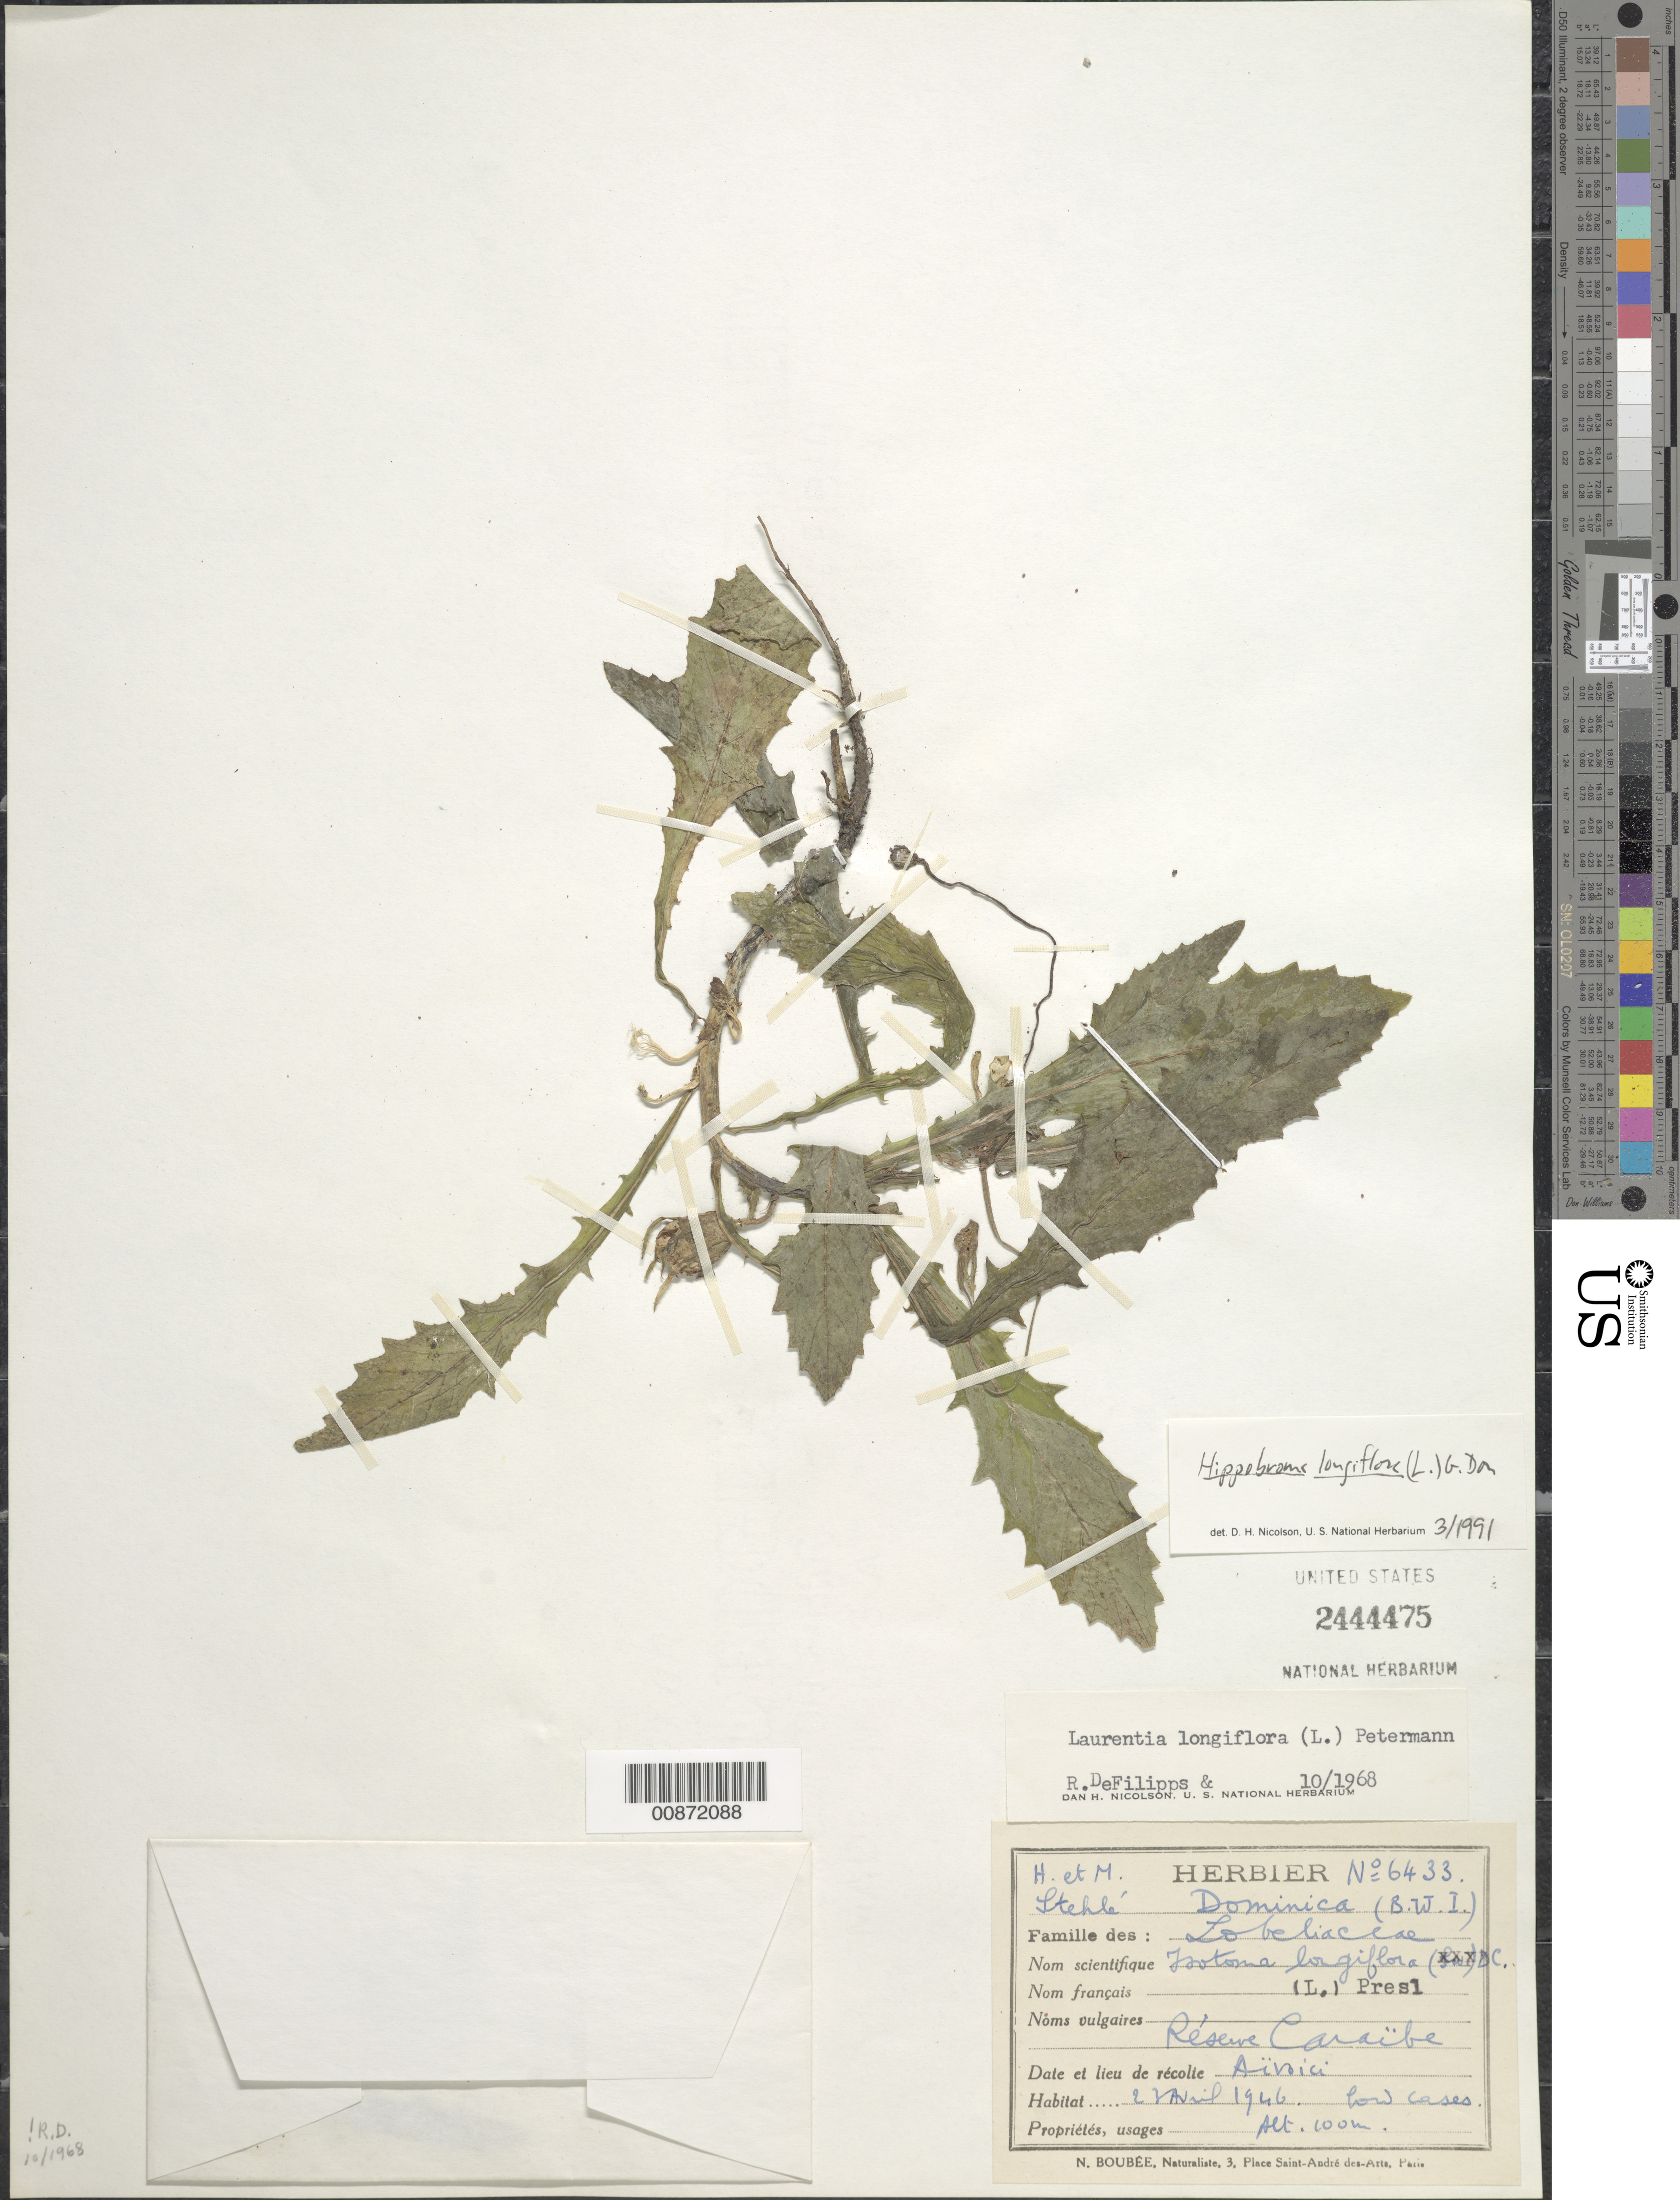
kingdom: Plantae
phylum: Tracheophyta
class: Magnoliopsida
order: Asterales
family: Campanulaceae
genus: Hippobroma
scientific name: Hippobroma longiflora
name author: (L.) G. Don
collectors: H. Stehlé & M. Stehlé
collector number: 6433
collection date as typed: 23 Apr 1946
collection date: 1946-04-23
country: Dominica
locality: Réserve Caraïb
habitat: Carib reserve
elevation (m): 100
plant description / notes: Common name: Aïroia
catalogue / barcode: US 2444475